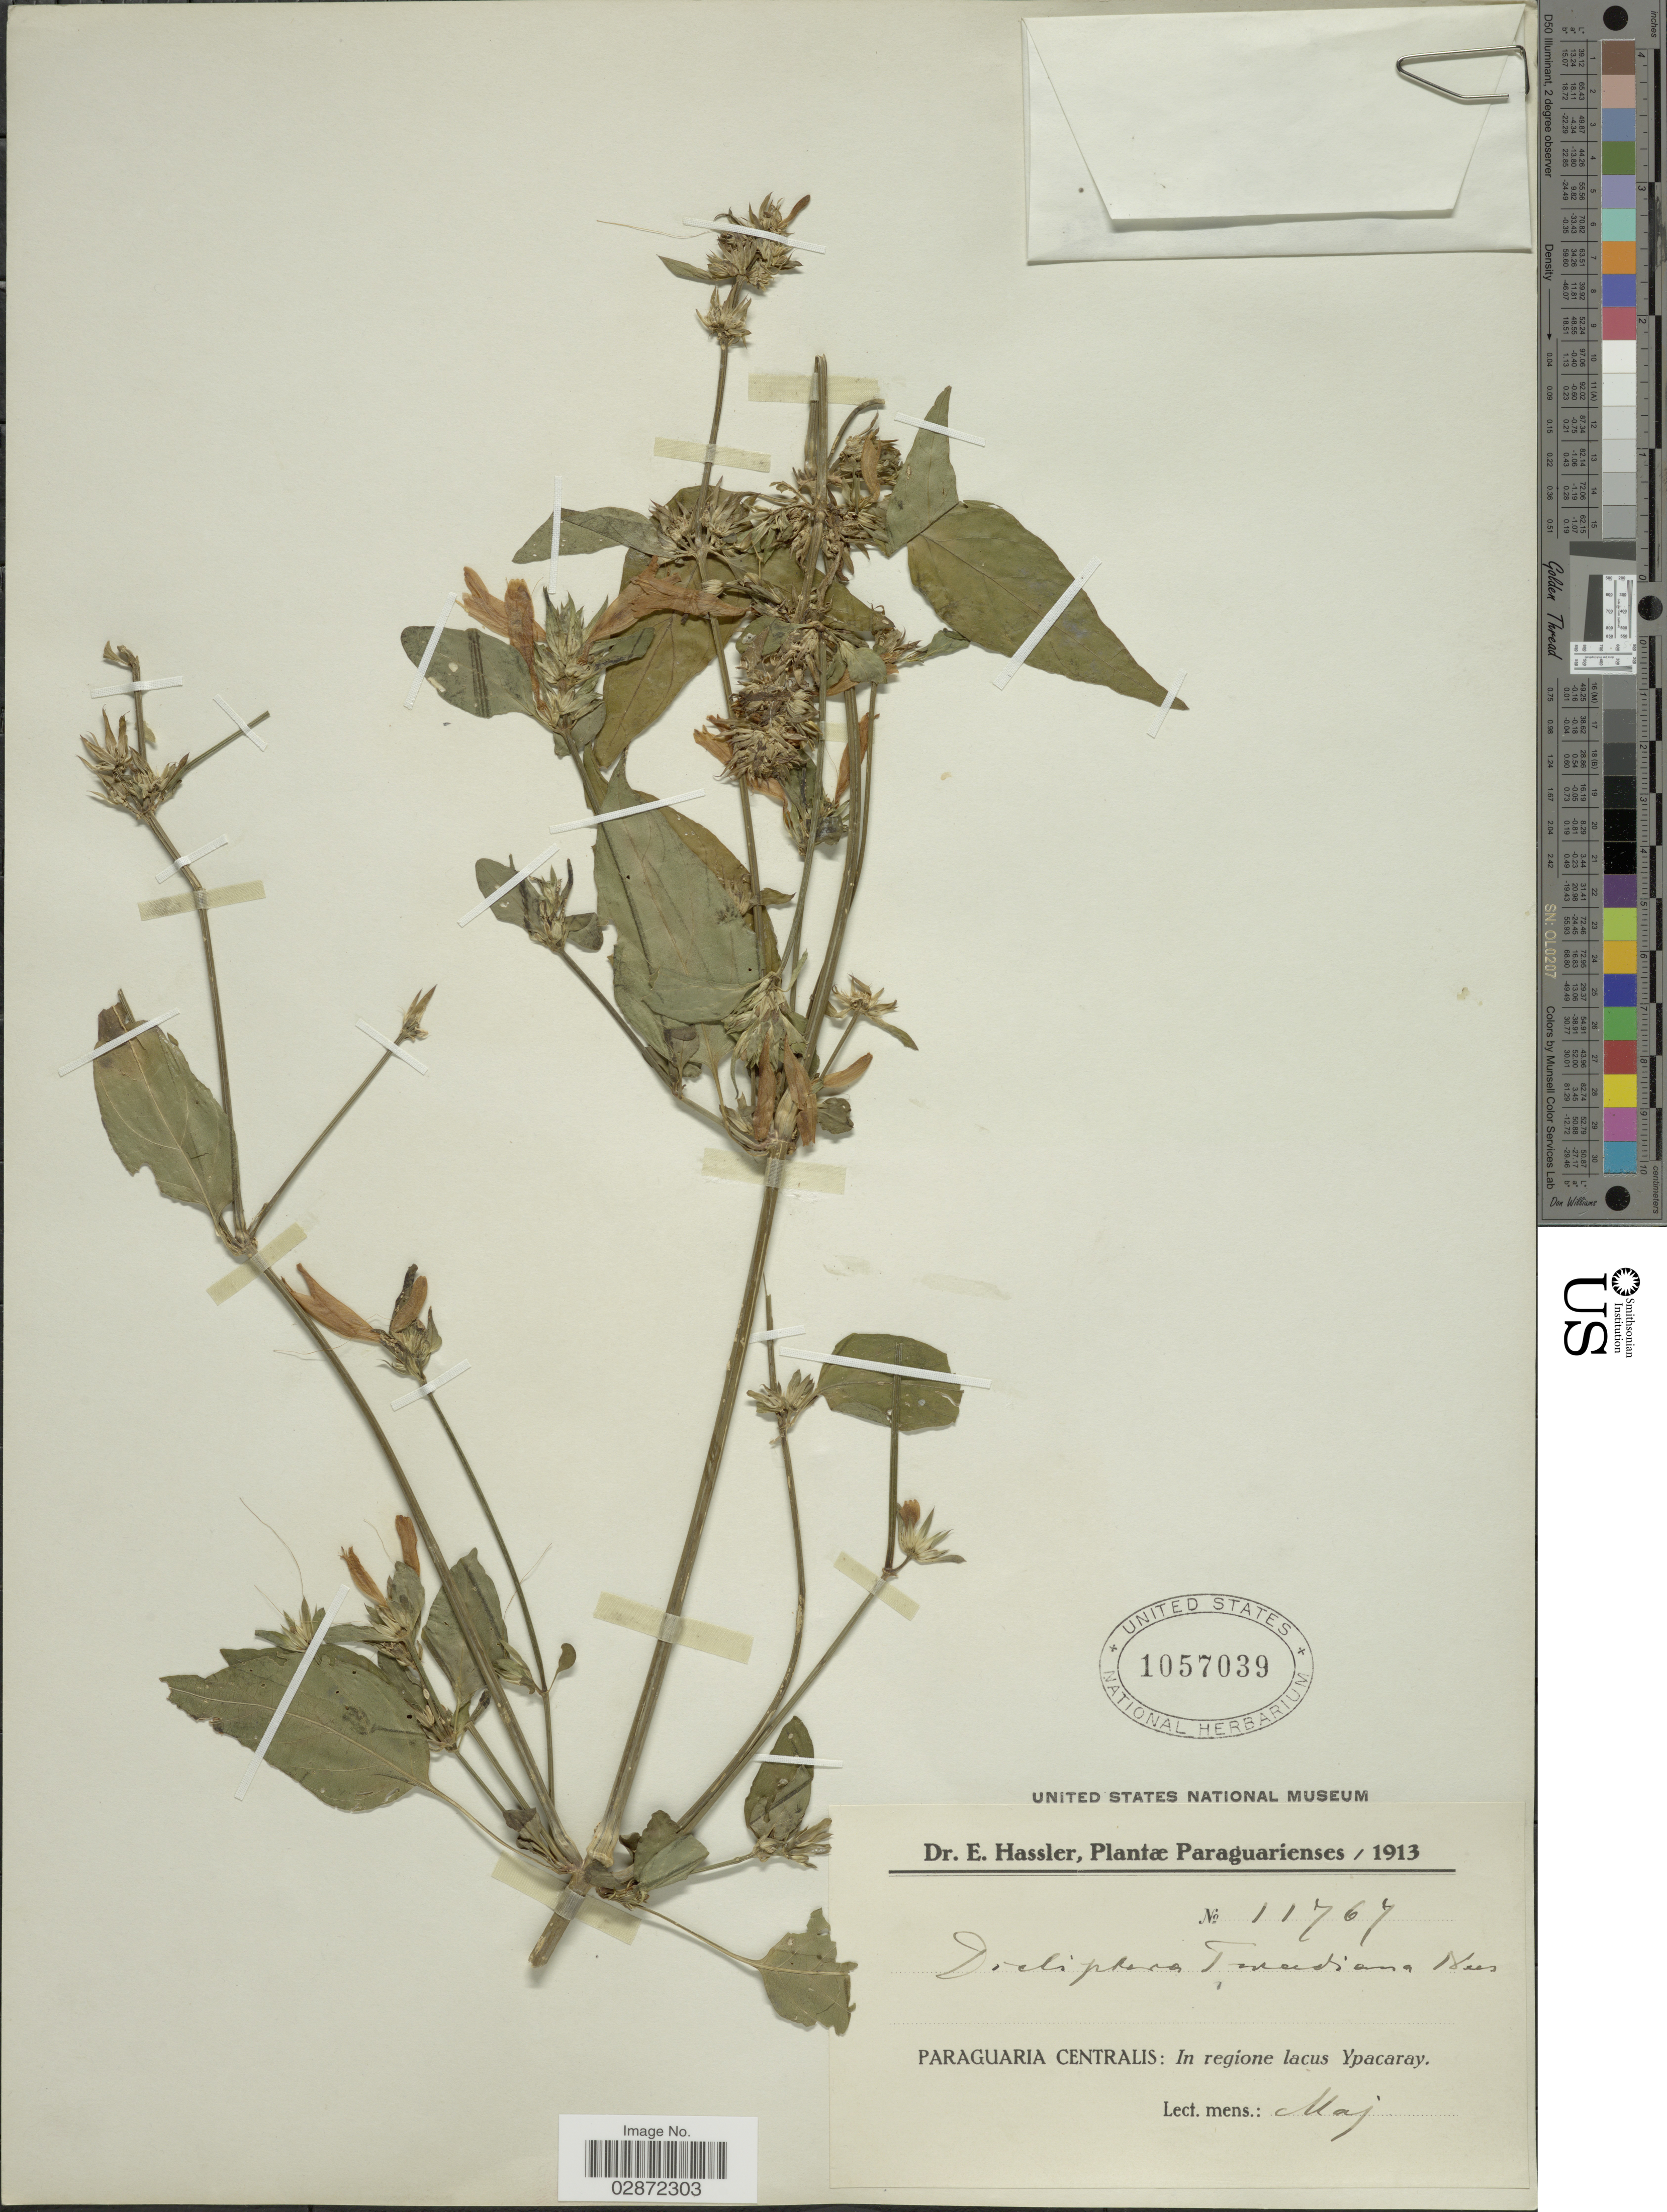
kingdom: Plantae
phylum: Tracheophyta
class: Magnoliopsida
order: Lamiales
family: Acanthaceae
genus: Dicliptera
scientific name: Dicliptera squarrosa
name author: Nees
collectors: E. Hassler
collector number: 11767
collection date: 1913-05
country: Paraguay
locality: Paraguaria Centralis: In regione lacus Ypacaray.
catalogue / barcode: US 1057039